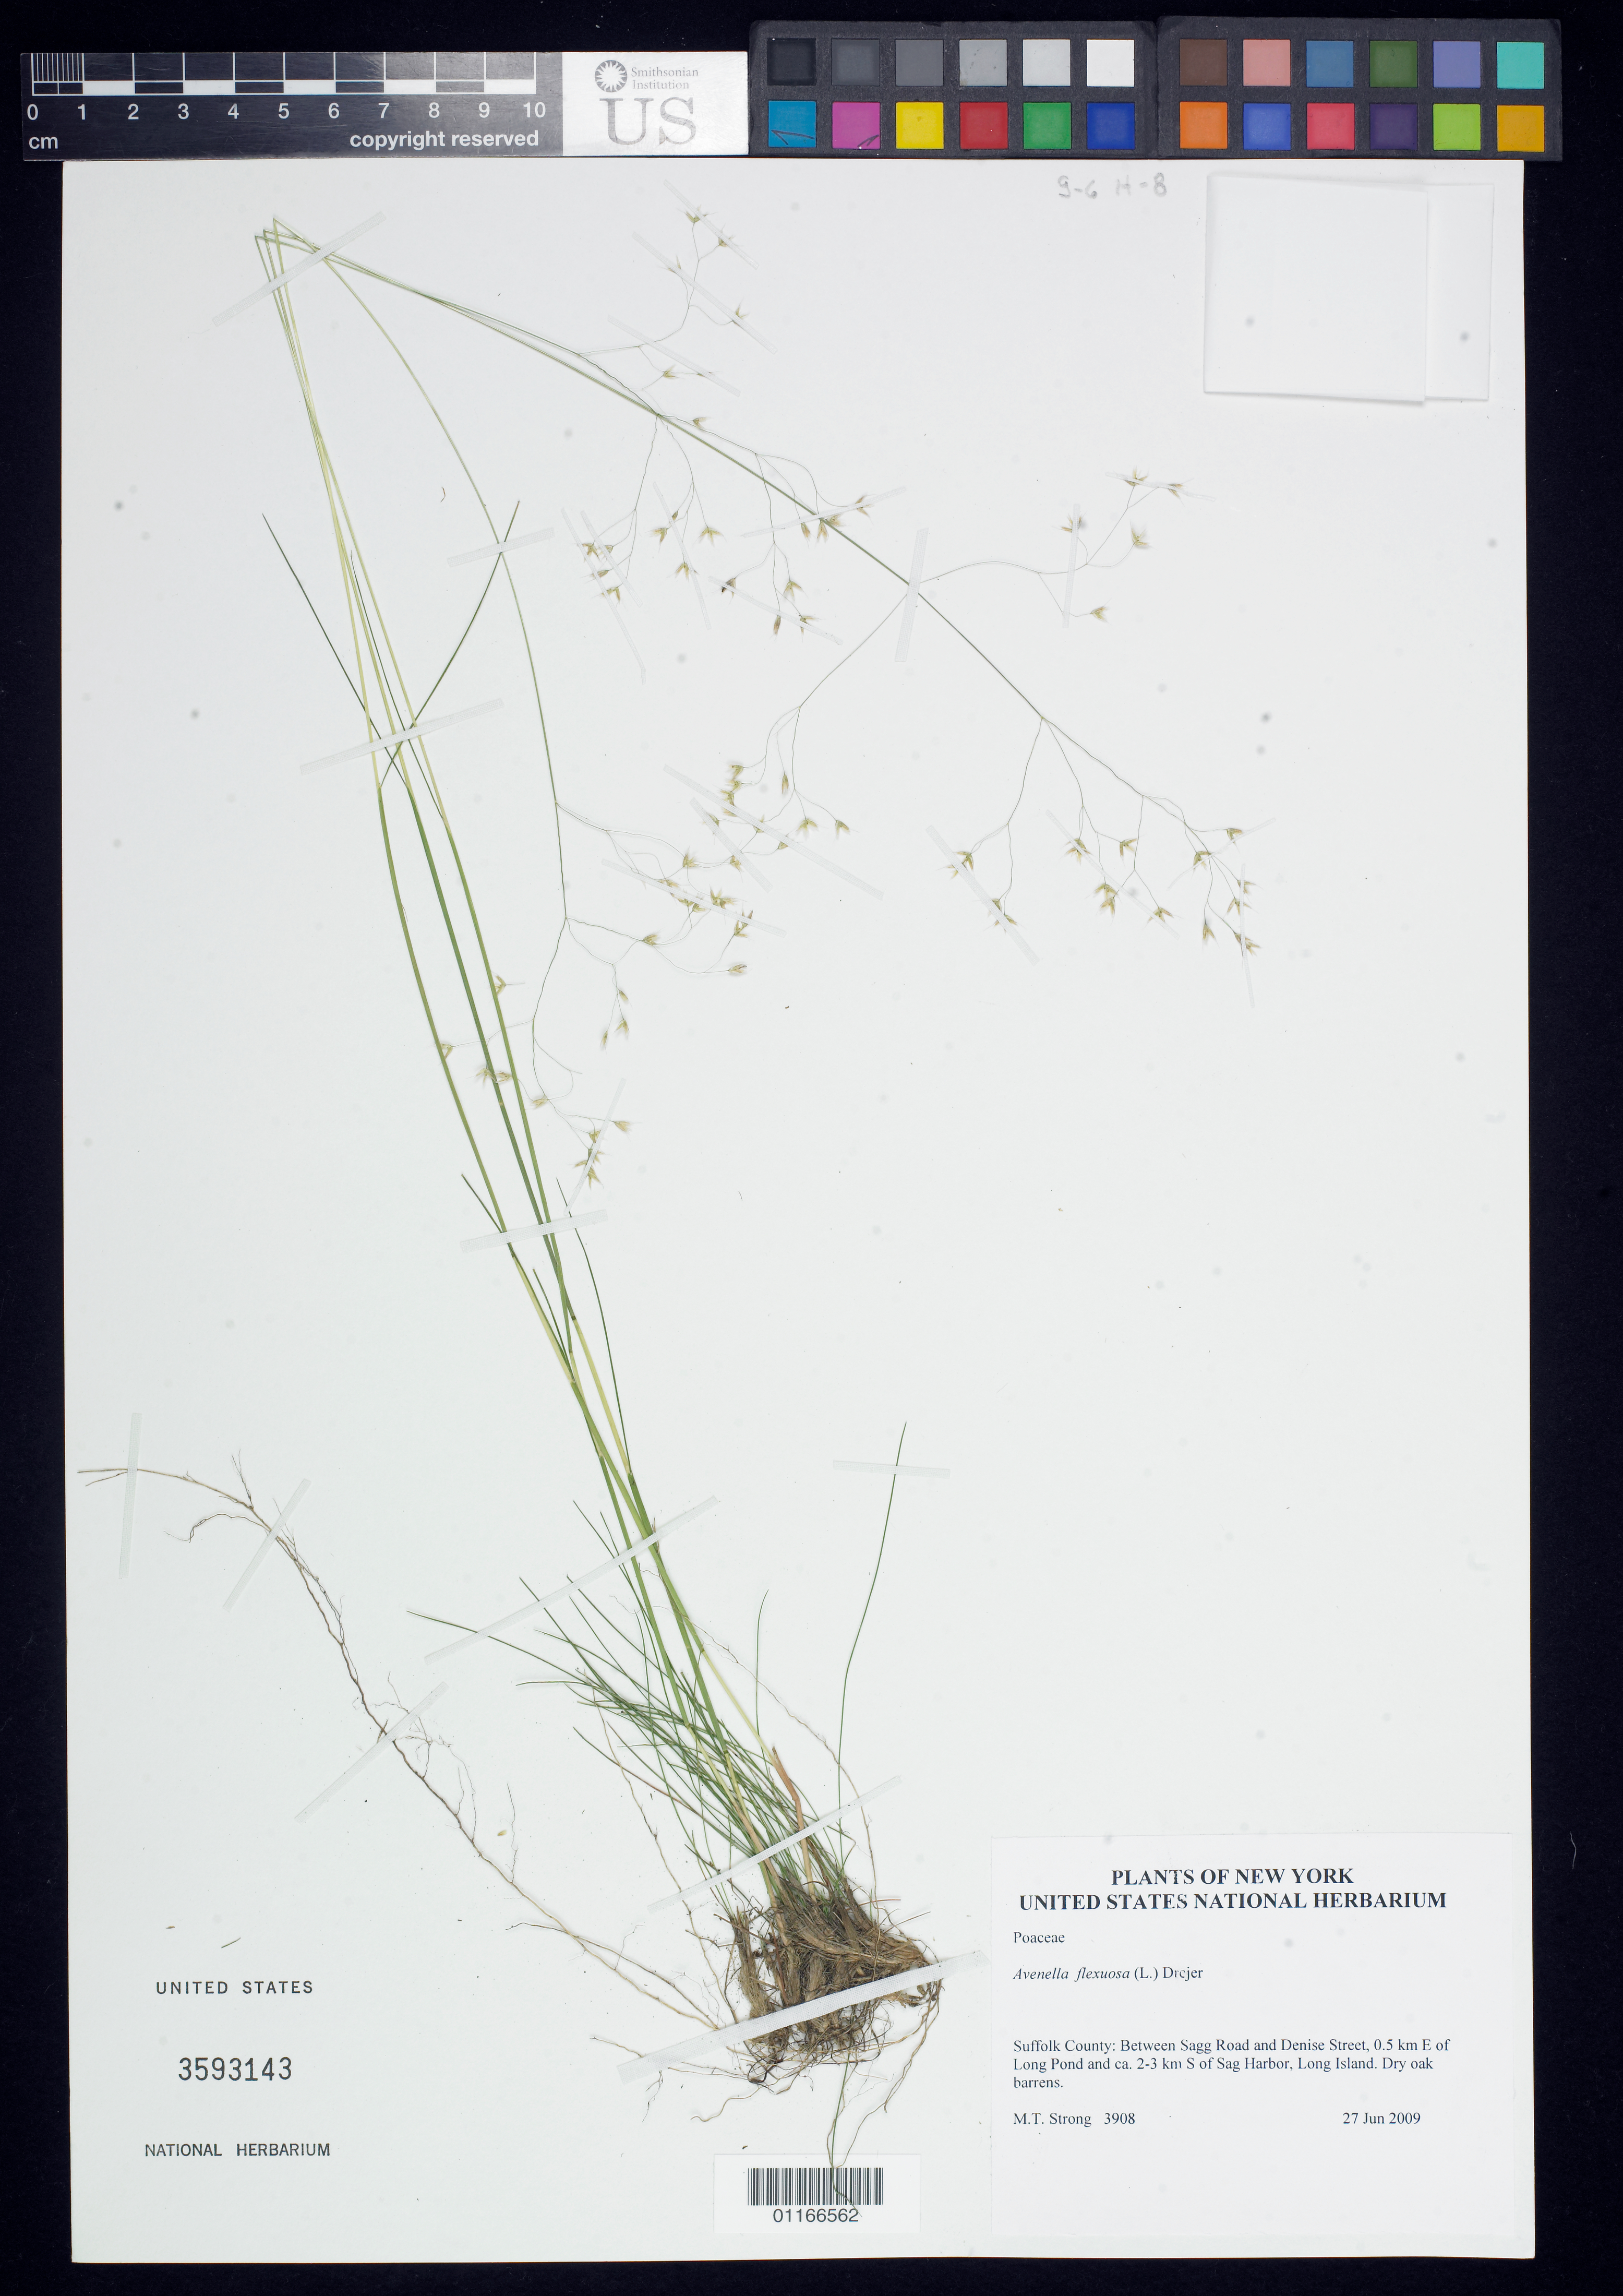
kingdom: Plantae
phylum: Tracheophyta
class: Liliopsida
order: Poales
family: Poaceae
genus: Avenella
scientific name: Avenella flexuosa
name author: (L.) Drejer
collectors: M. T. Strong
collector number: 3908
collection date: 2009-06-27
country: United States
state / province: New York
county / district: Suffolk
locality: Between Sagg Road and Denise Street, 0.5 km E of Long Pond and ca. 2-3 km S of Sag Harbor, Long Island.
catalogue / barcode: US 3593143